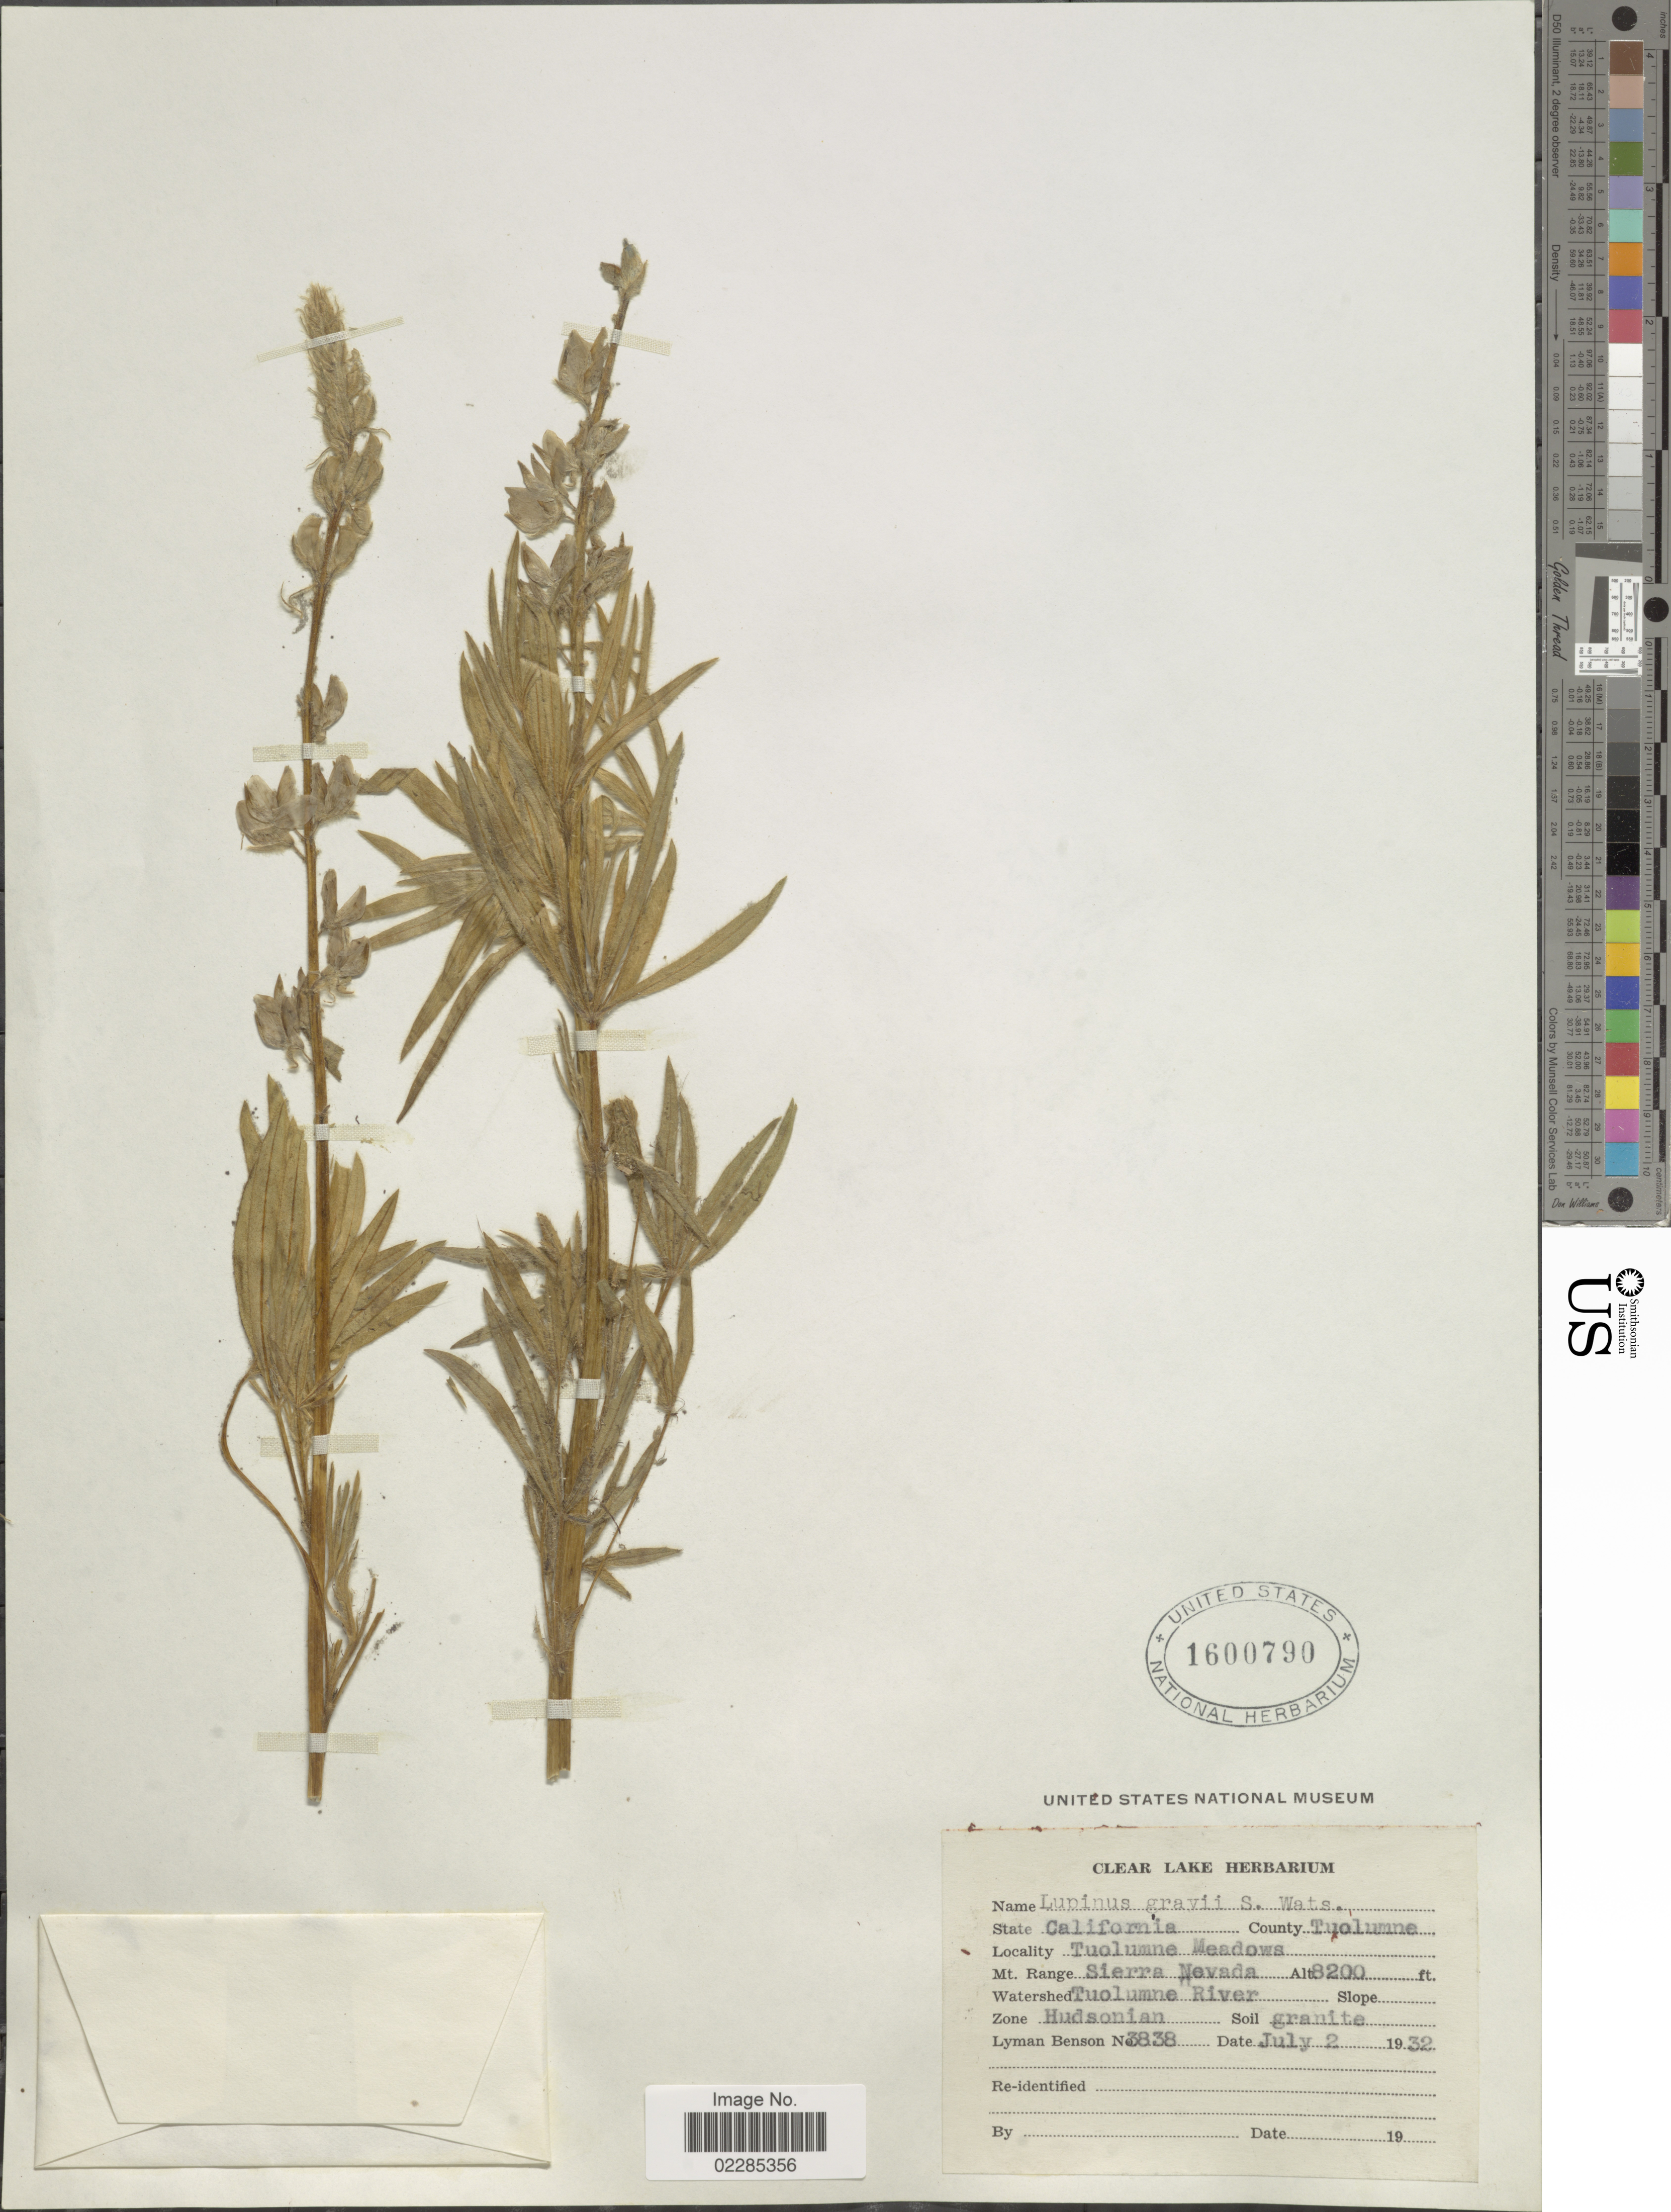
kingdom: Plantae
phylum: Tracheophyta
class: Magnoliopsida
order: Fabales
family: Fabaceae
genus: Lupinus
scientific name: Lupinus grayi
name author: S. Watson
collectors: L. D. Benson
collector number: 3838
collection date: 1932-07-02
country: United States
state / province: California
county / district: Tuolumne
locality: Tuolomne Meadows, Mt Range Sierra Nevada, Watershed Tuolumne River, Zone Hudsonian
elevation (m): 2499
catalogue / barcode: US 1600790